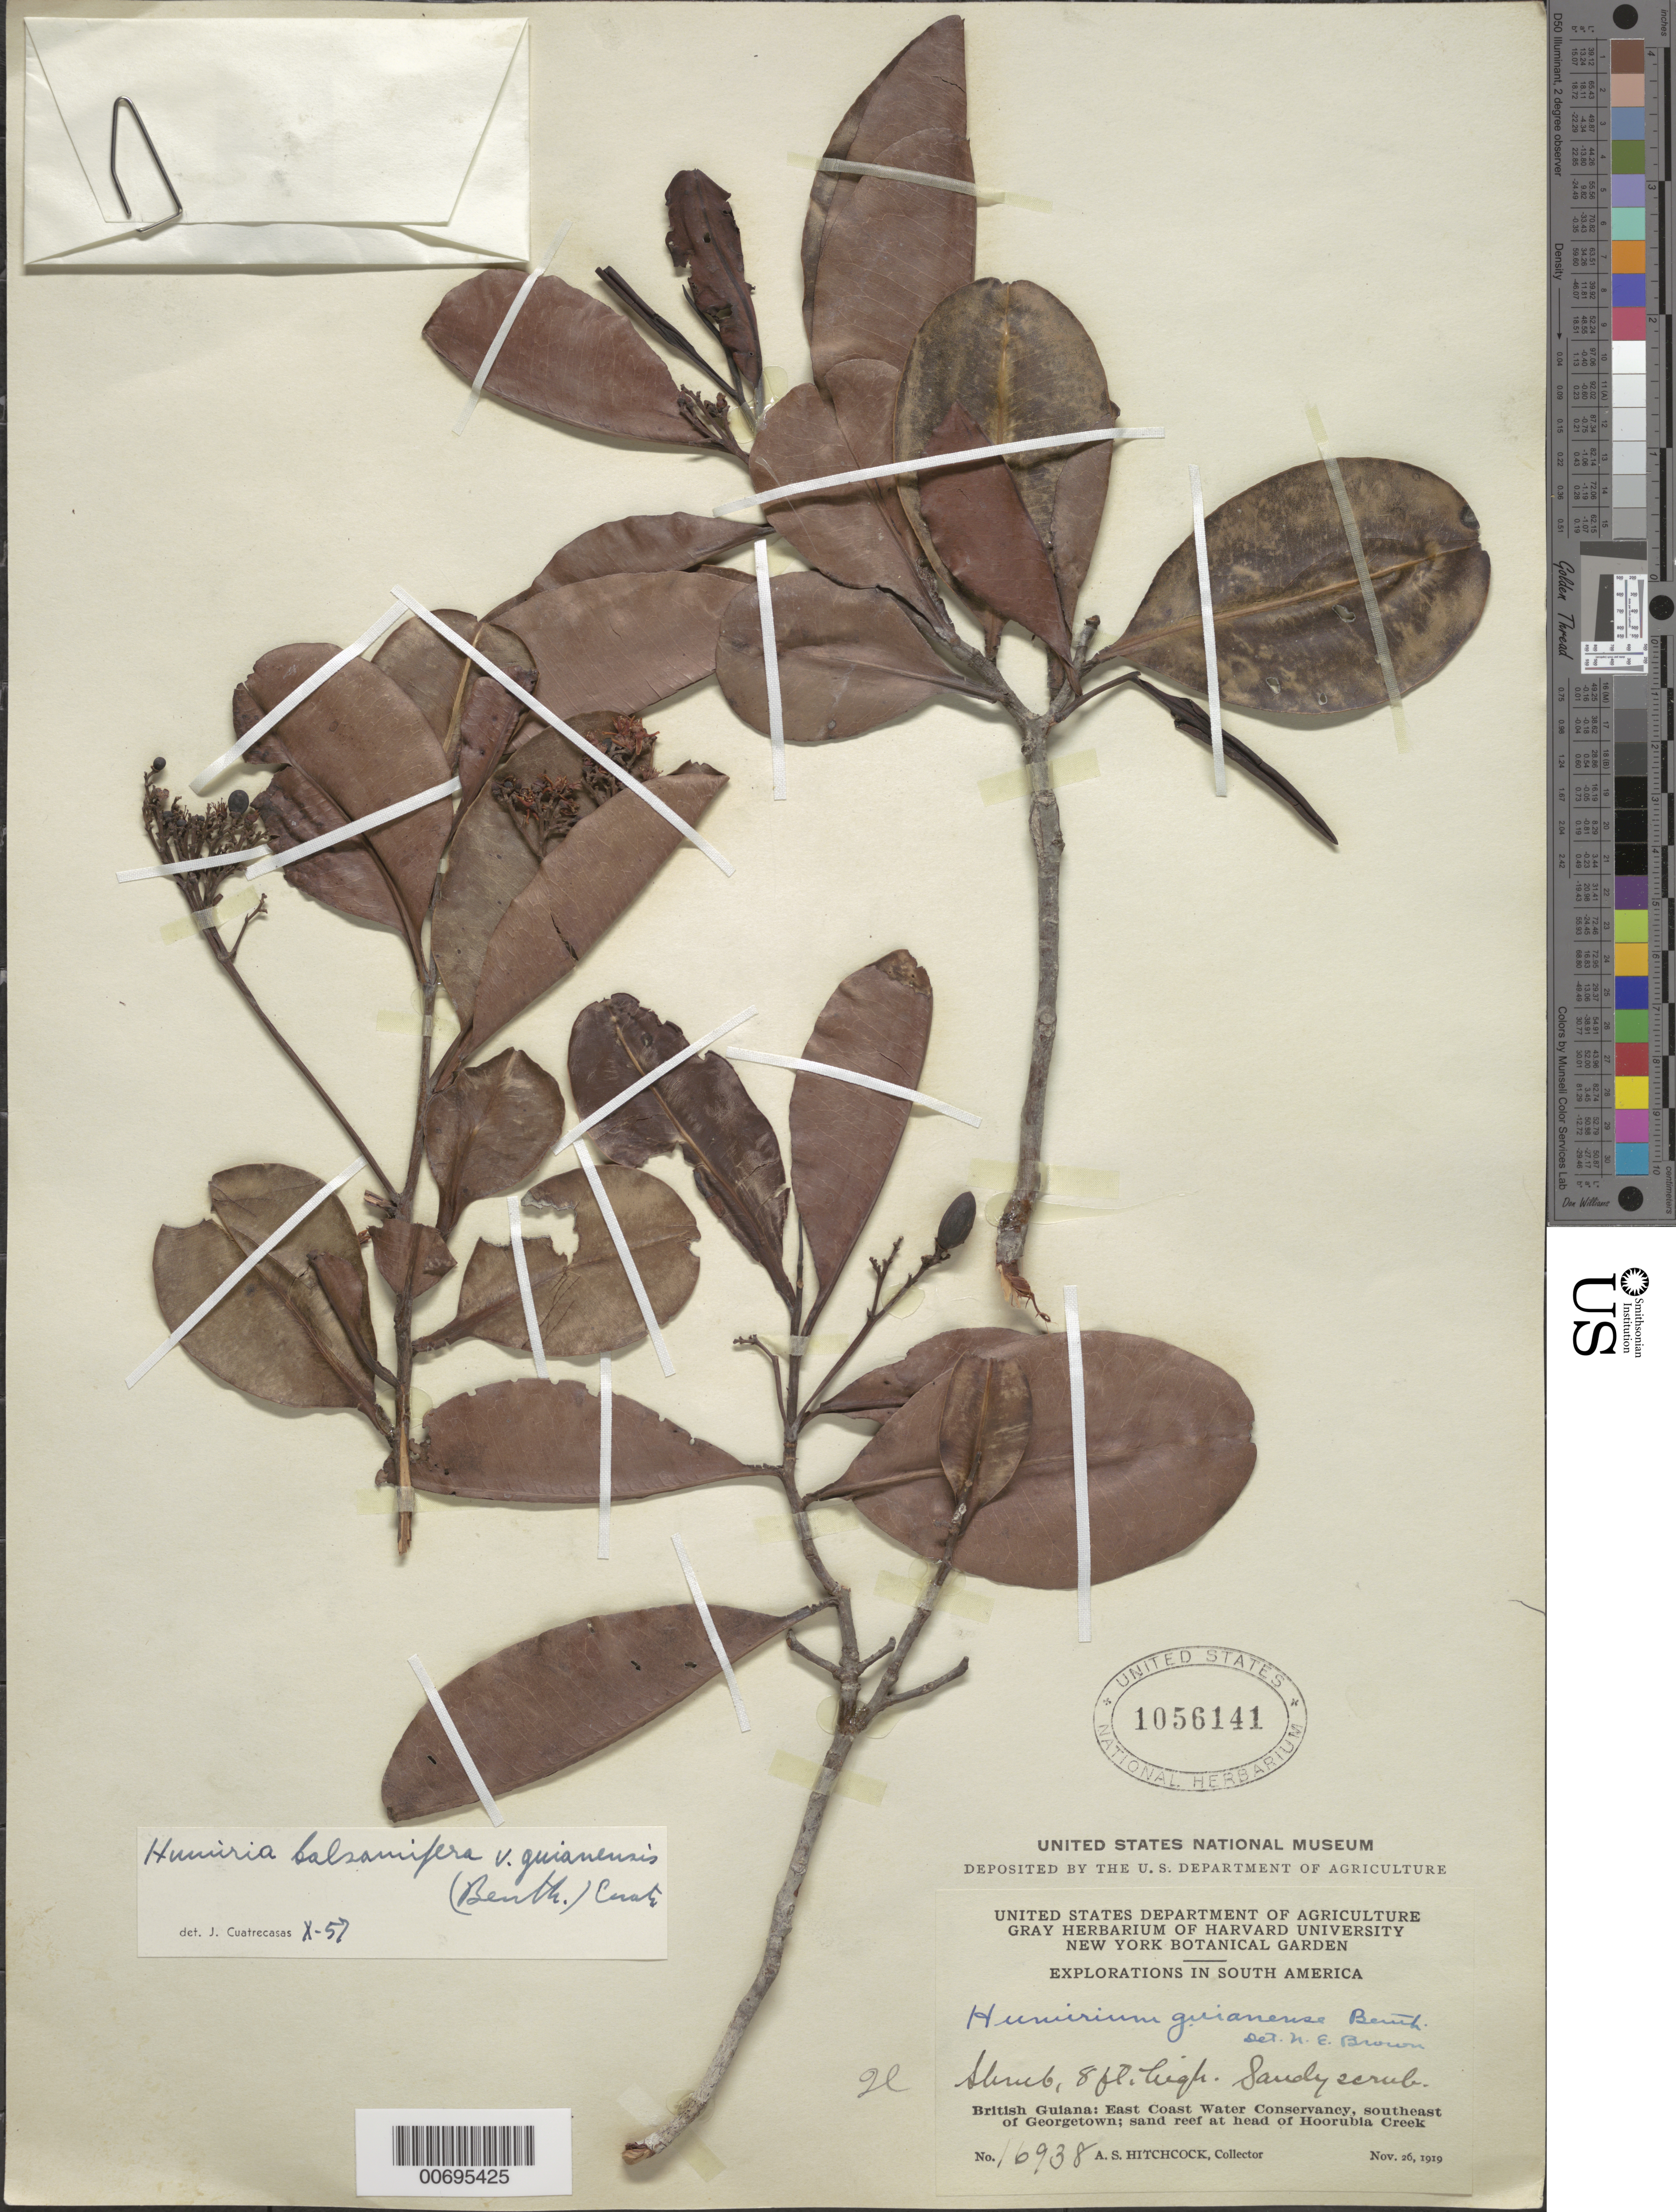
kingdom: Plantae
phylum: Tracheophyta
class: Magnoliopsida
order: Malpighiales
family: Humiriaceae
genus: Humiria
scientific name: Humiria balsamifera var. guianensis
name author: (Benth.) Cuatrec.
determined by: Cuatrecasas, J.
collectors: A. S. Hitchcock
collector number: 16938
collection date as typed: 26-Nov-19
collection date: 1919-11-26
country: Guyana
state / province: Demerara-Mahaica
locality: Hoorubea Creek, head of, SE of Georgetown, East Coast Water Conservancy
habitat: Sandy scrub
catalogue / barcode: US 1056141